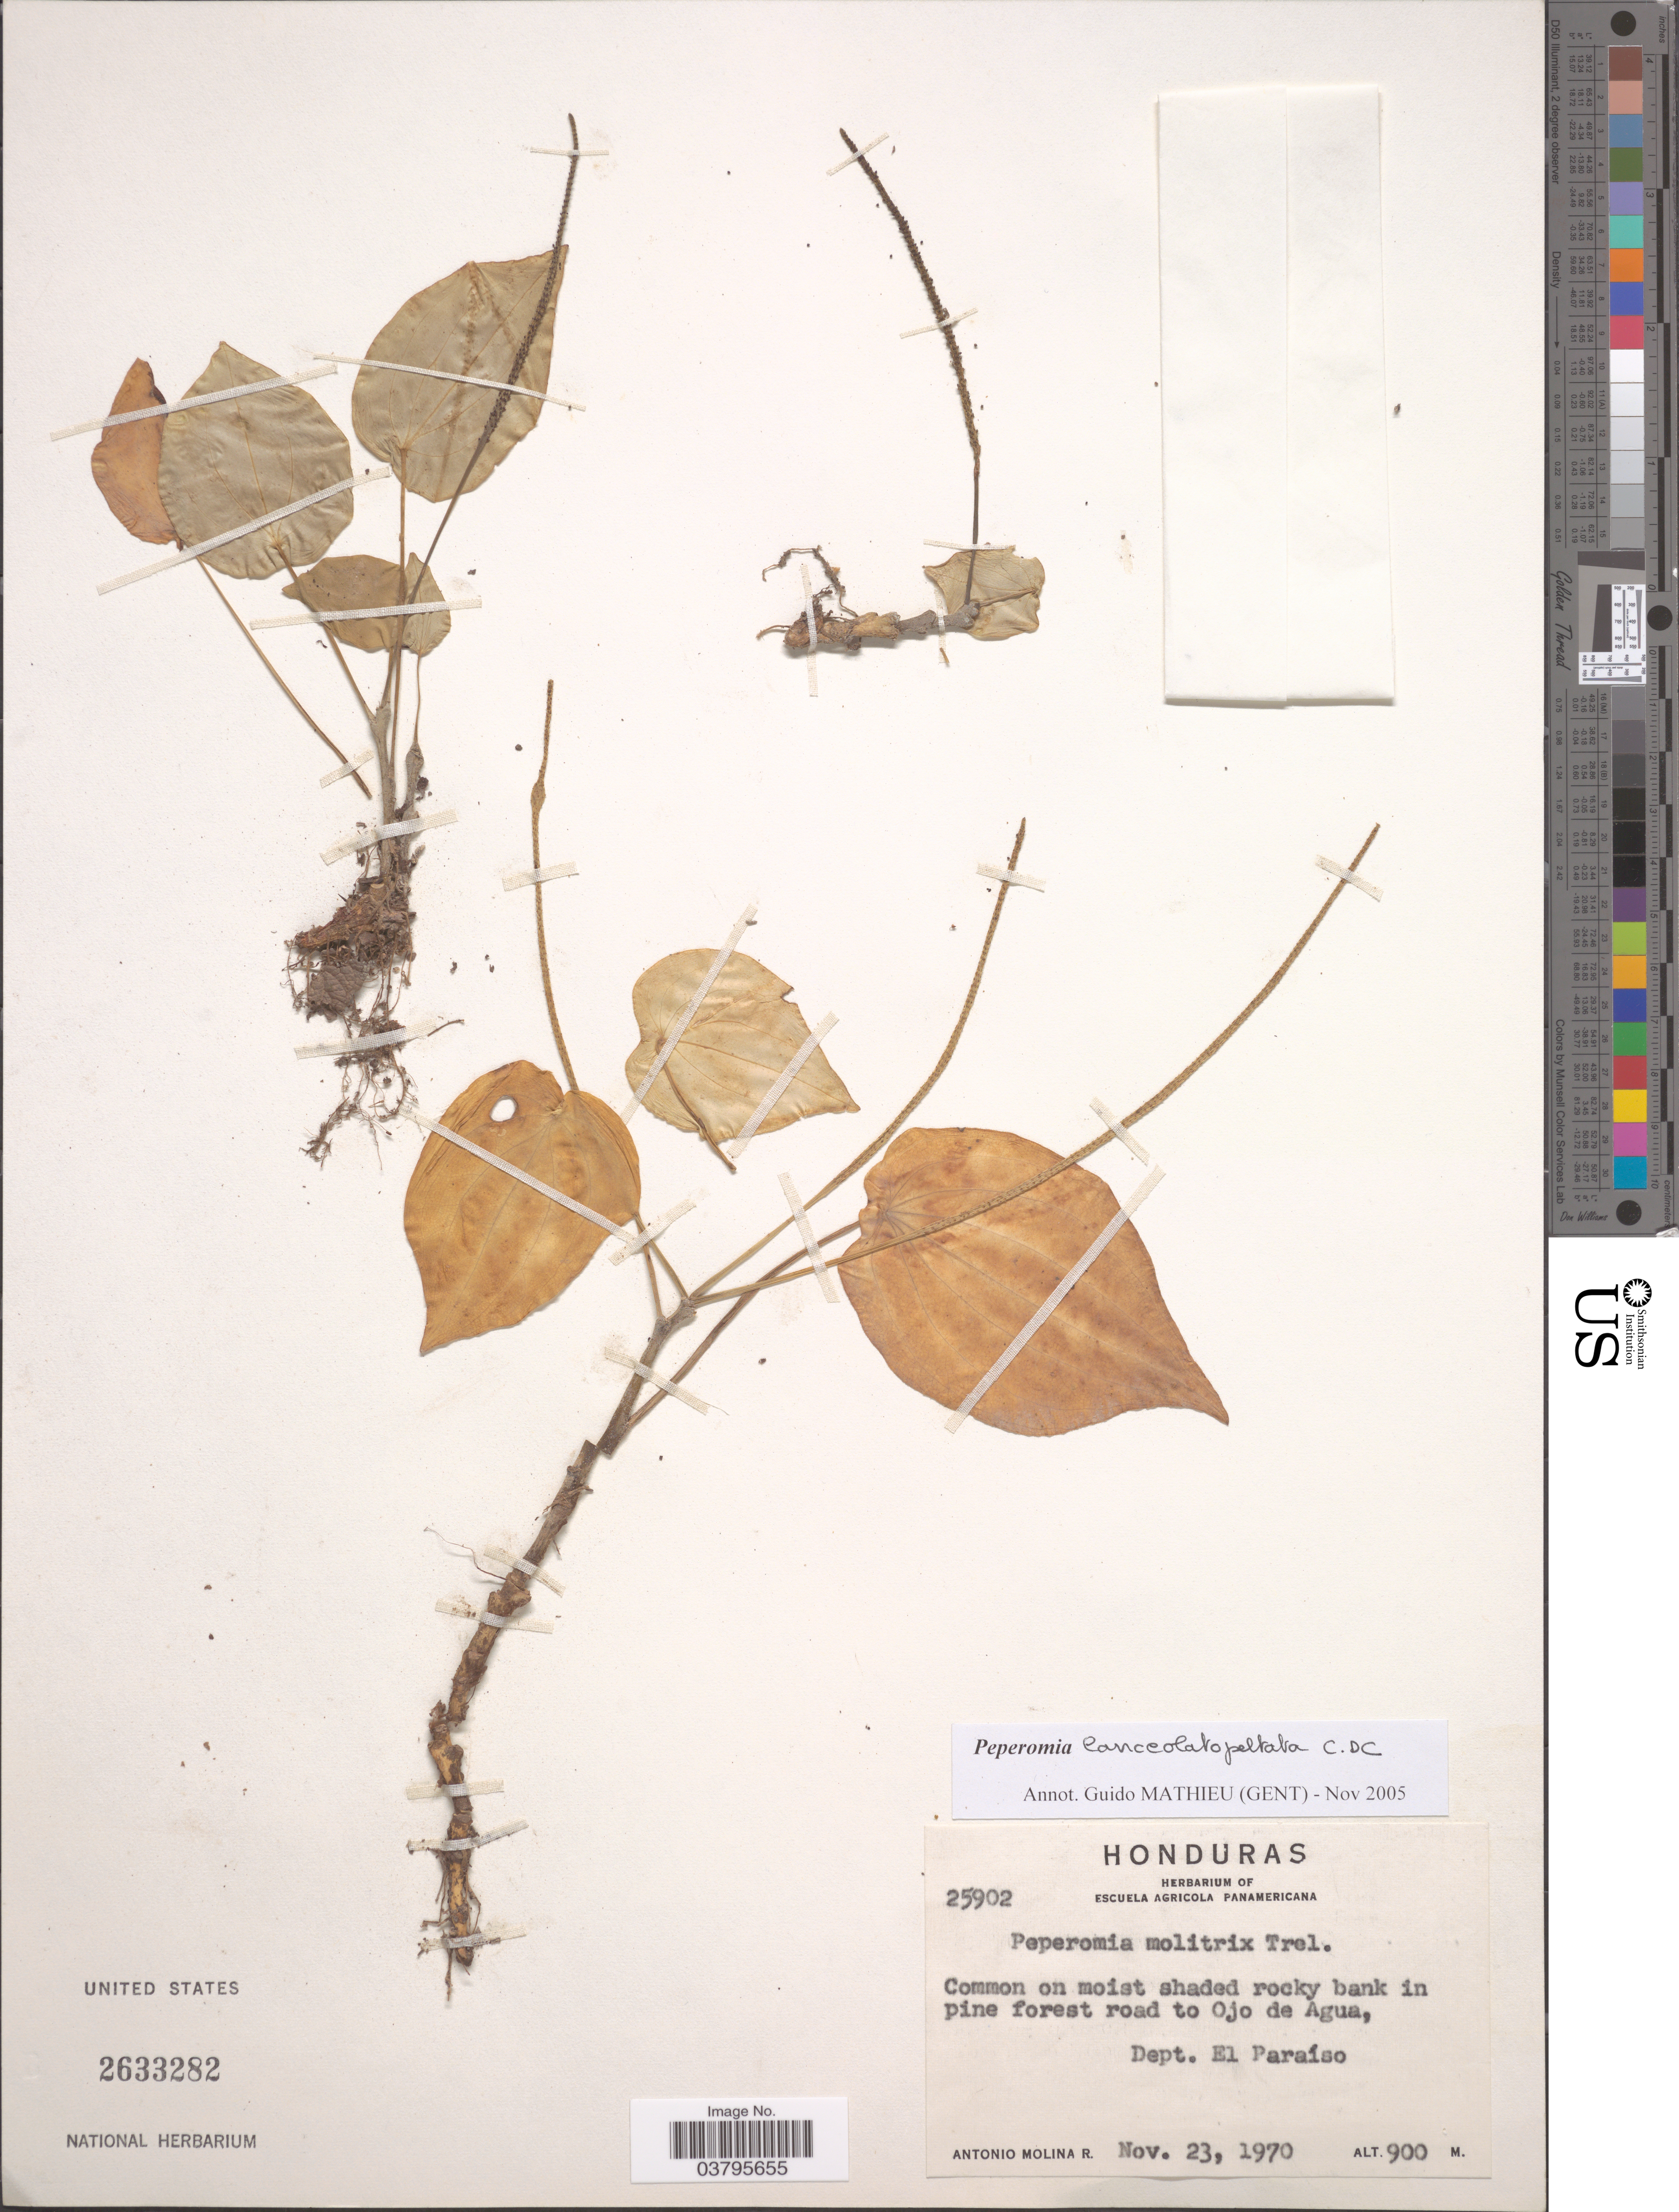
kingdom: Plantae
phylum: Tracheophyta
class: Magnoliopsida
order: Piperales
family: Piperaceae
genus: Peperomia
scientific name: Peperomia lanceolatopeltata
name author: C. DC.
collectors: A. Molina R.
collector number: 25902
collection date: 1970-11-23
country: Honduras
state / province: El Paraiso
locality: Forest road to Ojo de Agua, Dept. El Paraíso.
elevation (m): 900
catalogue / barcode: US 2633282